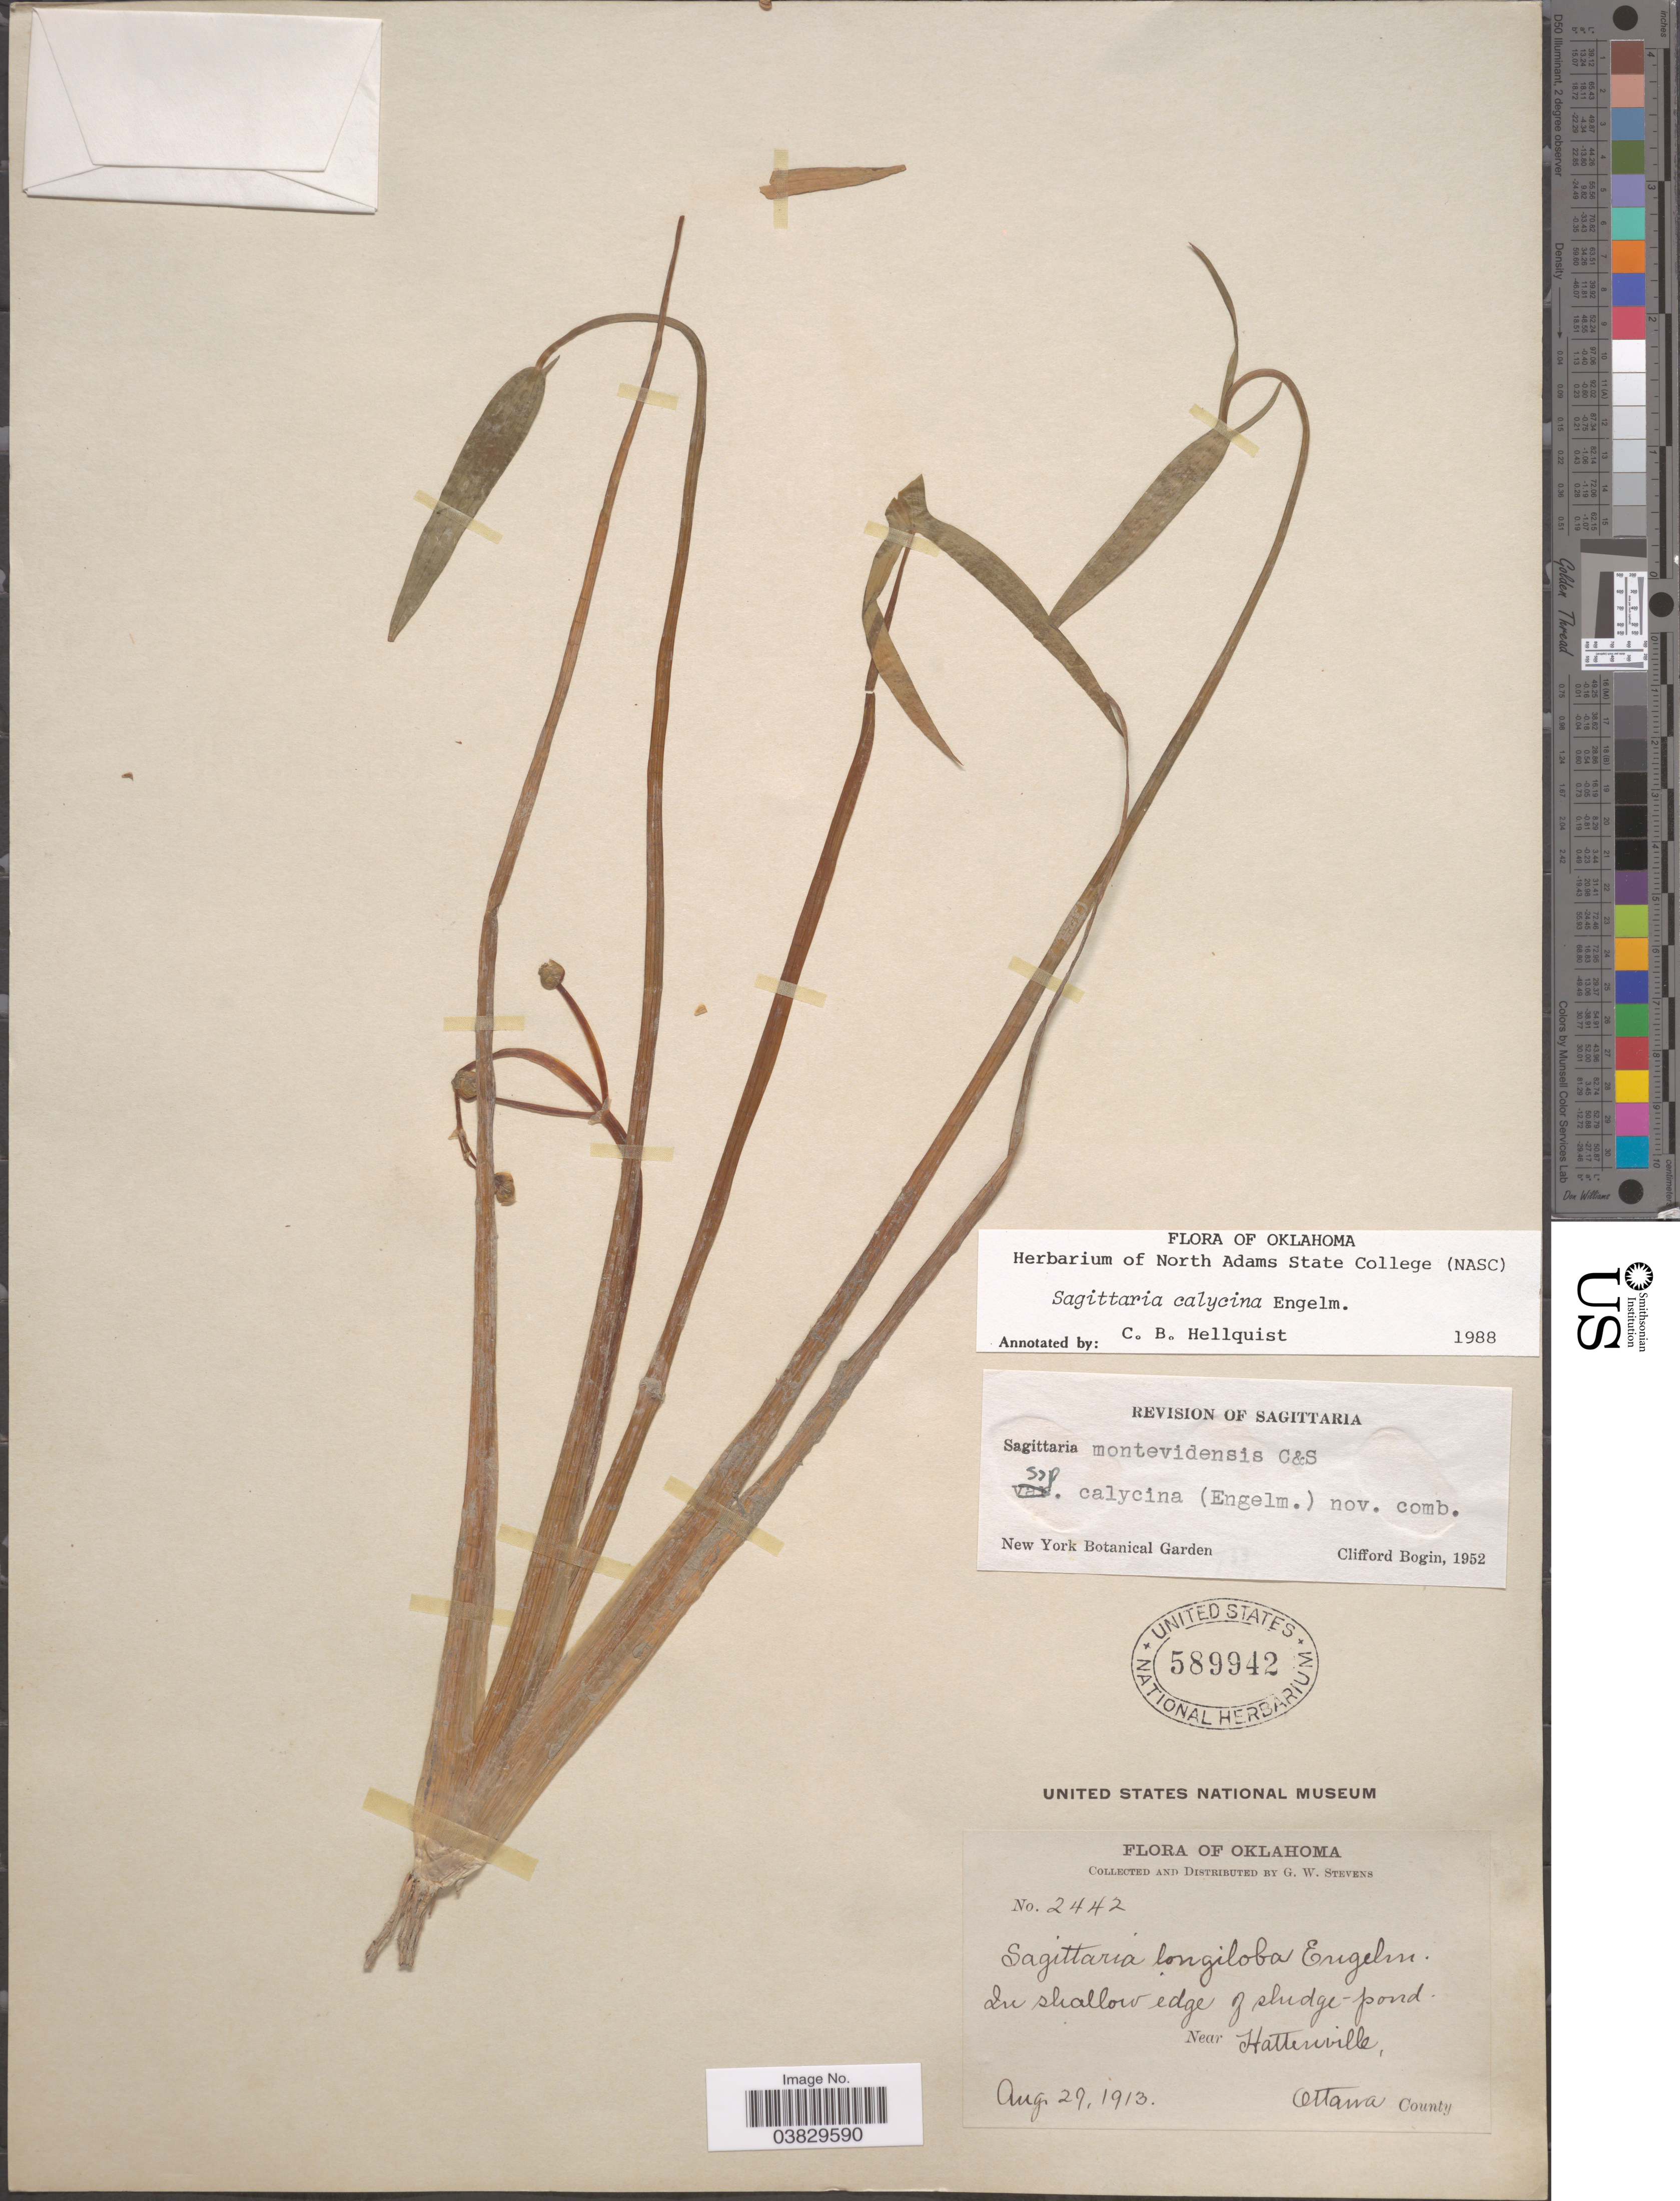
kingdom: Plantae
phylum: Tracheophyta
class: Liliopsida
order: Alismatales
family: Alismataceae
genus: Sagittaria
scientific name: Sagittaria calycina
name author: Engelm.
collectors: G. W. Stevens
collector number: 2442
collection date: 1913-08-29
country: United States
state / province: Oklahoma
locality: Near Hattenville, Ottawa County.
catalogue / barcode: US 589942